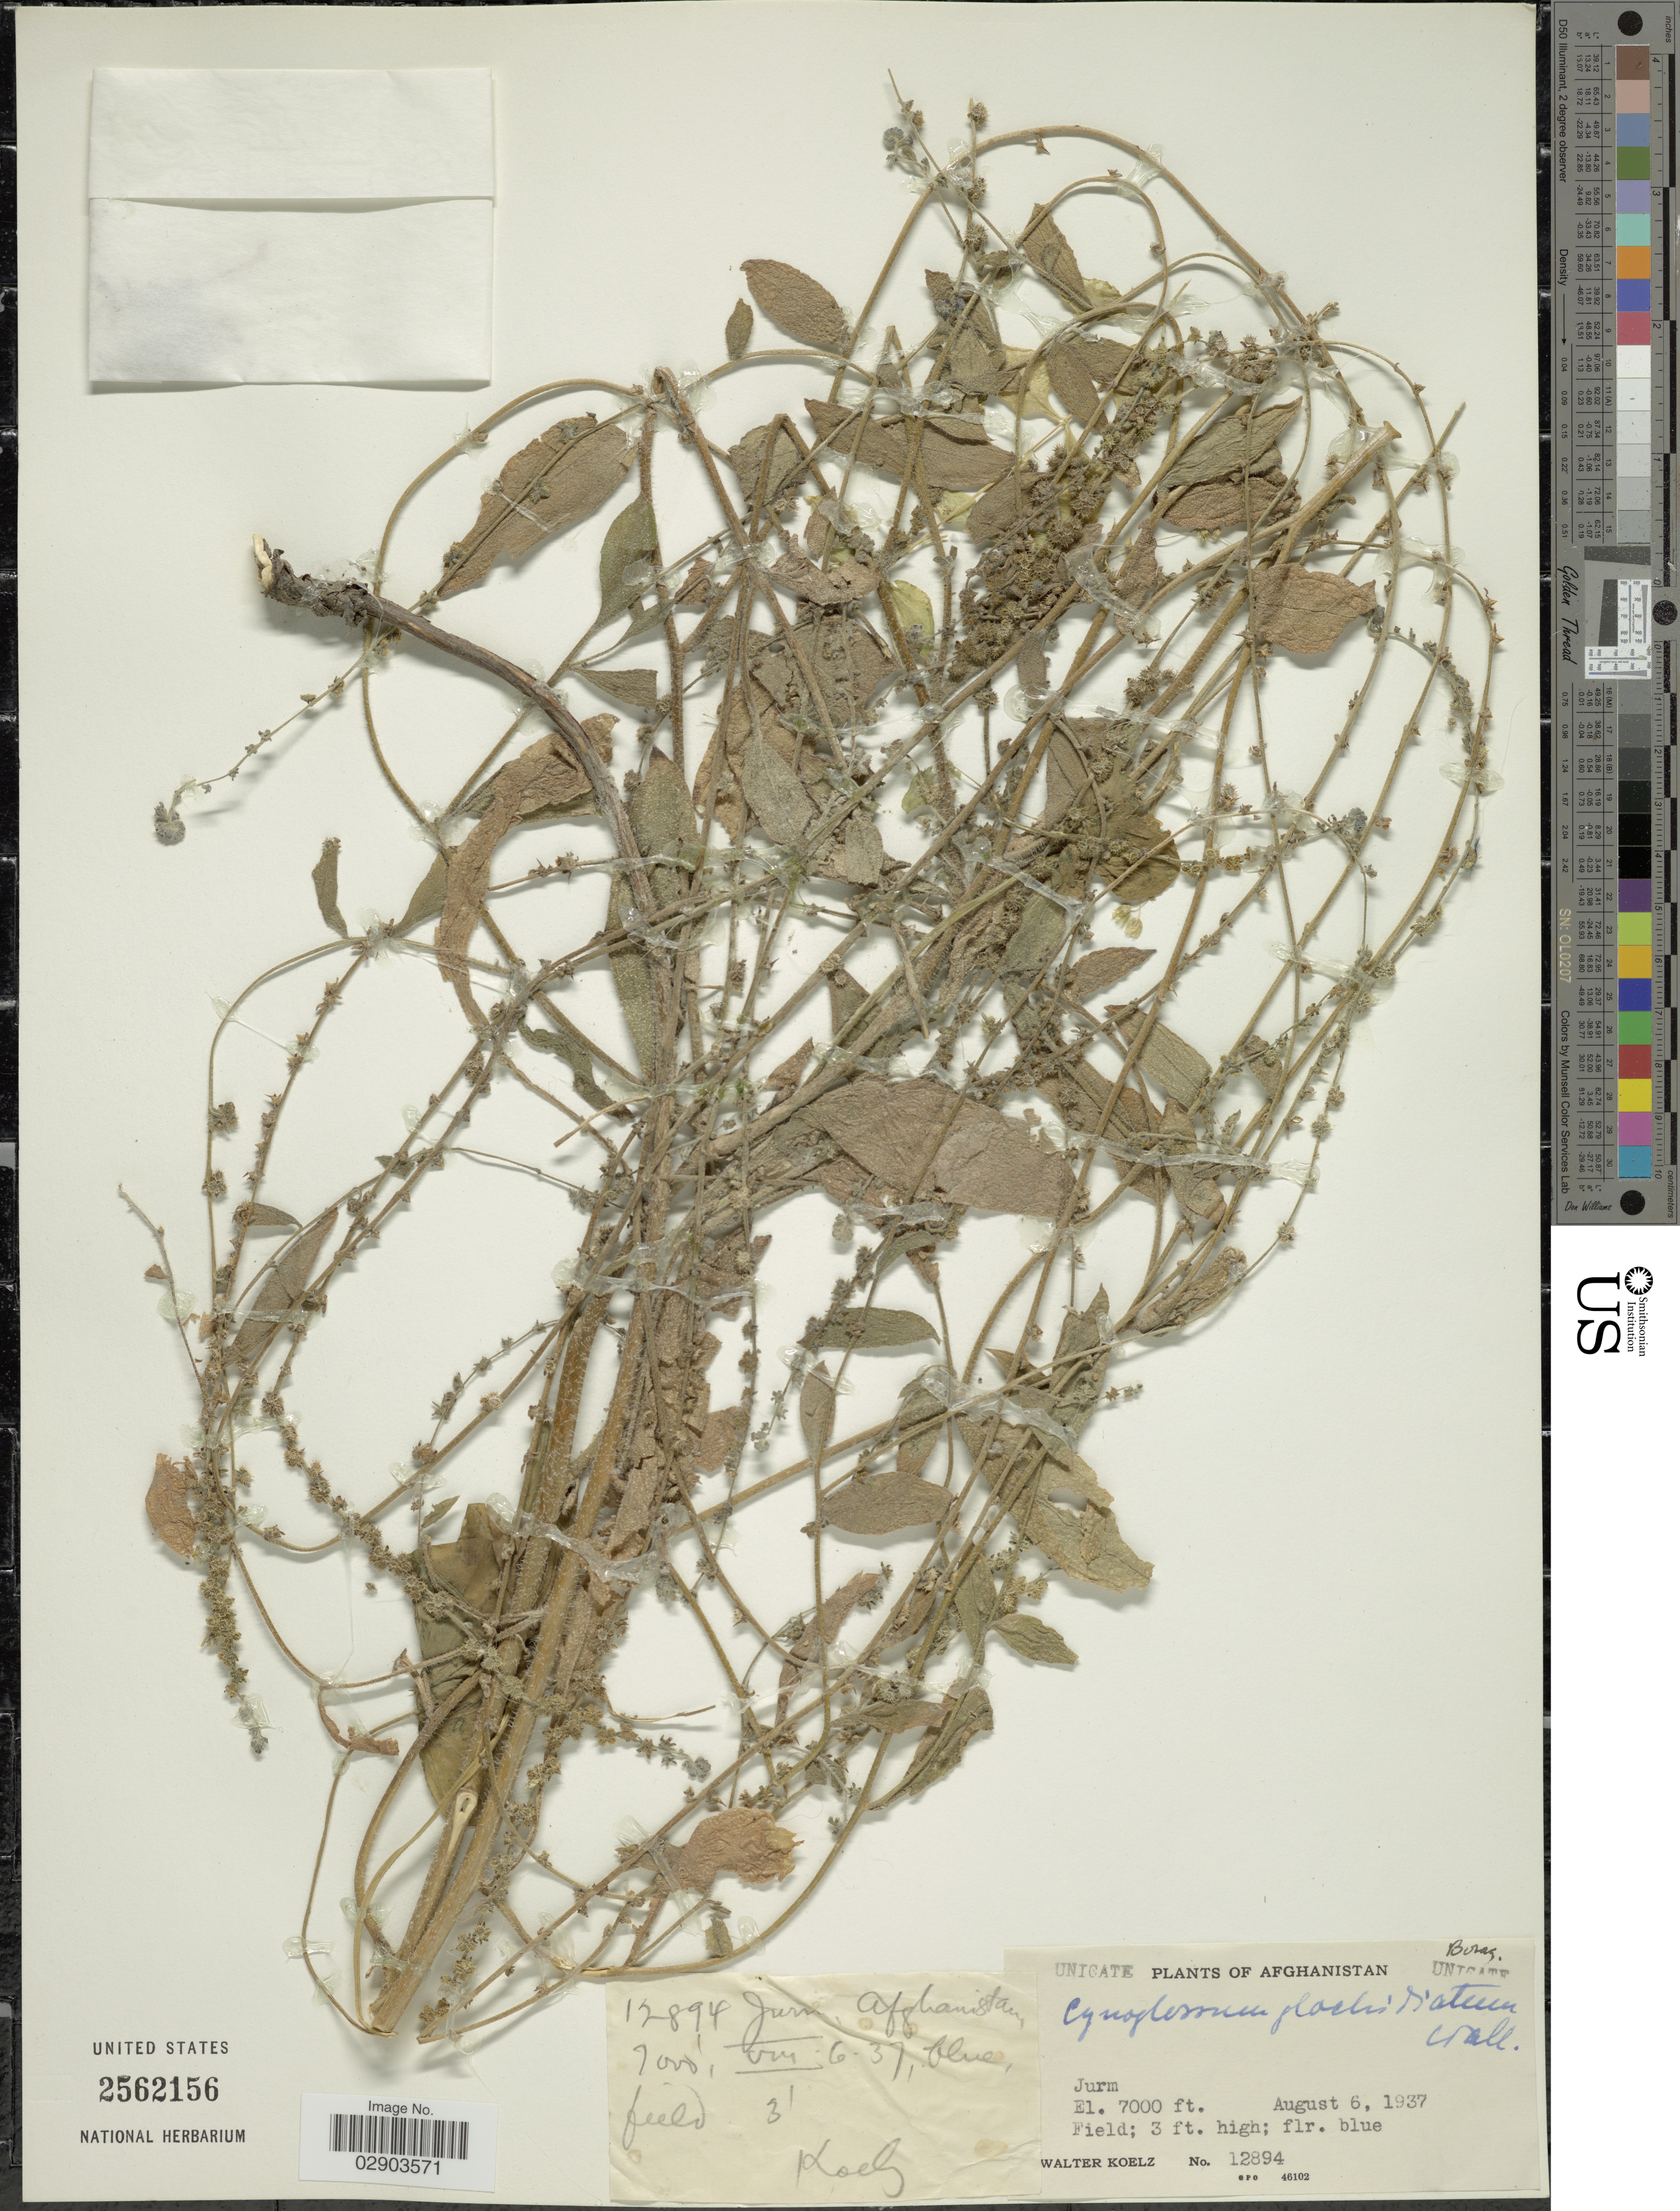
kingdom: Plantae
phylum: Tracheophyta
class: Magnoliopsida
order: Boraginales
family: Boraginaceae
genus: Cynoglossum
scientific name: Cynoglossum glochidiatum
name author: Wall. ex Benth.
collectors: W. N. Koelz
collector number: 12894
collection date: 1937-08-06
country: Afghanistan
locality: Jurm.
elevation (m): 2134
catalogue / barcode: US 2562156